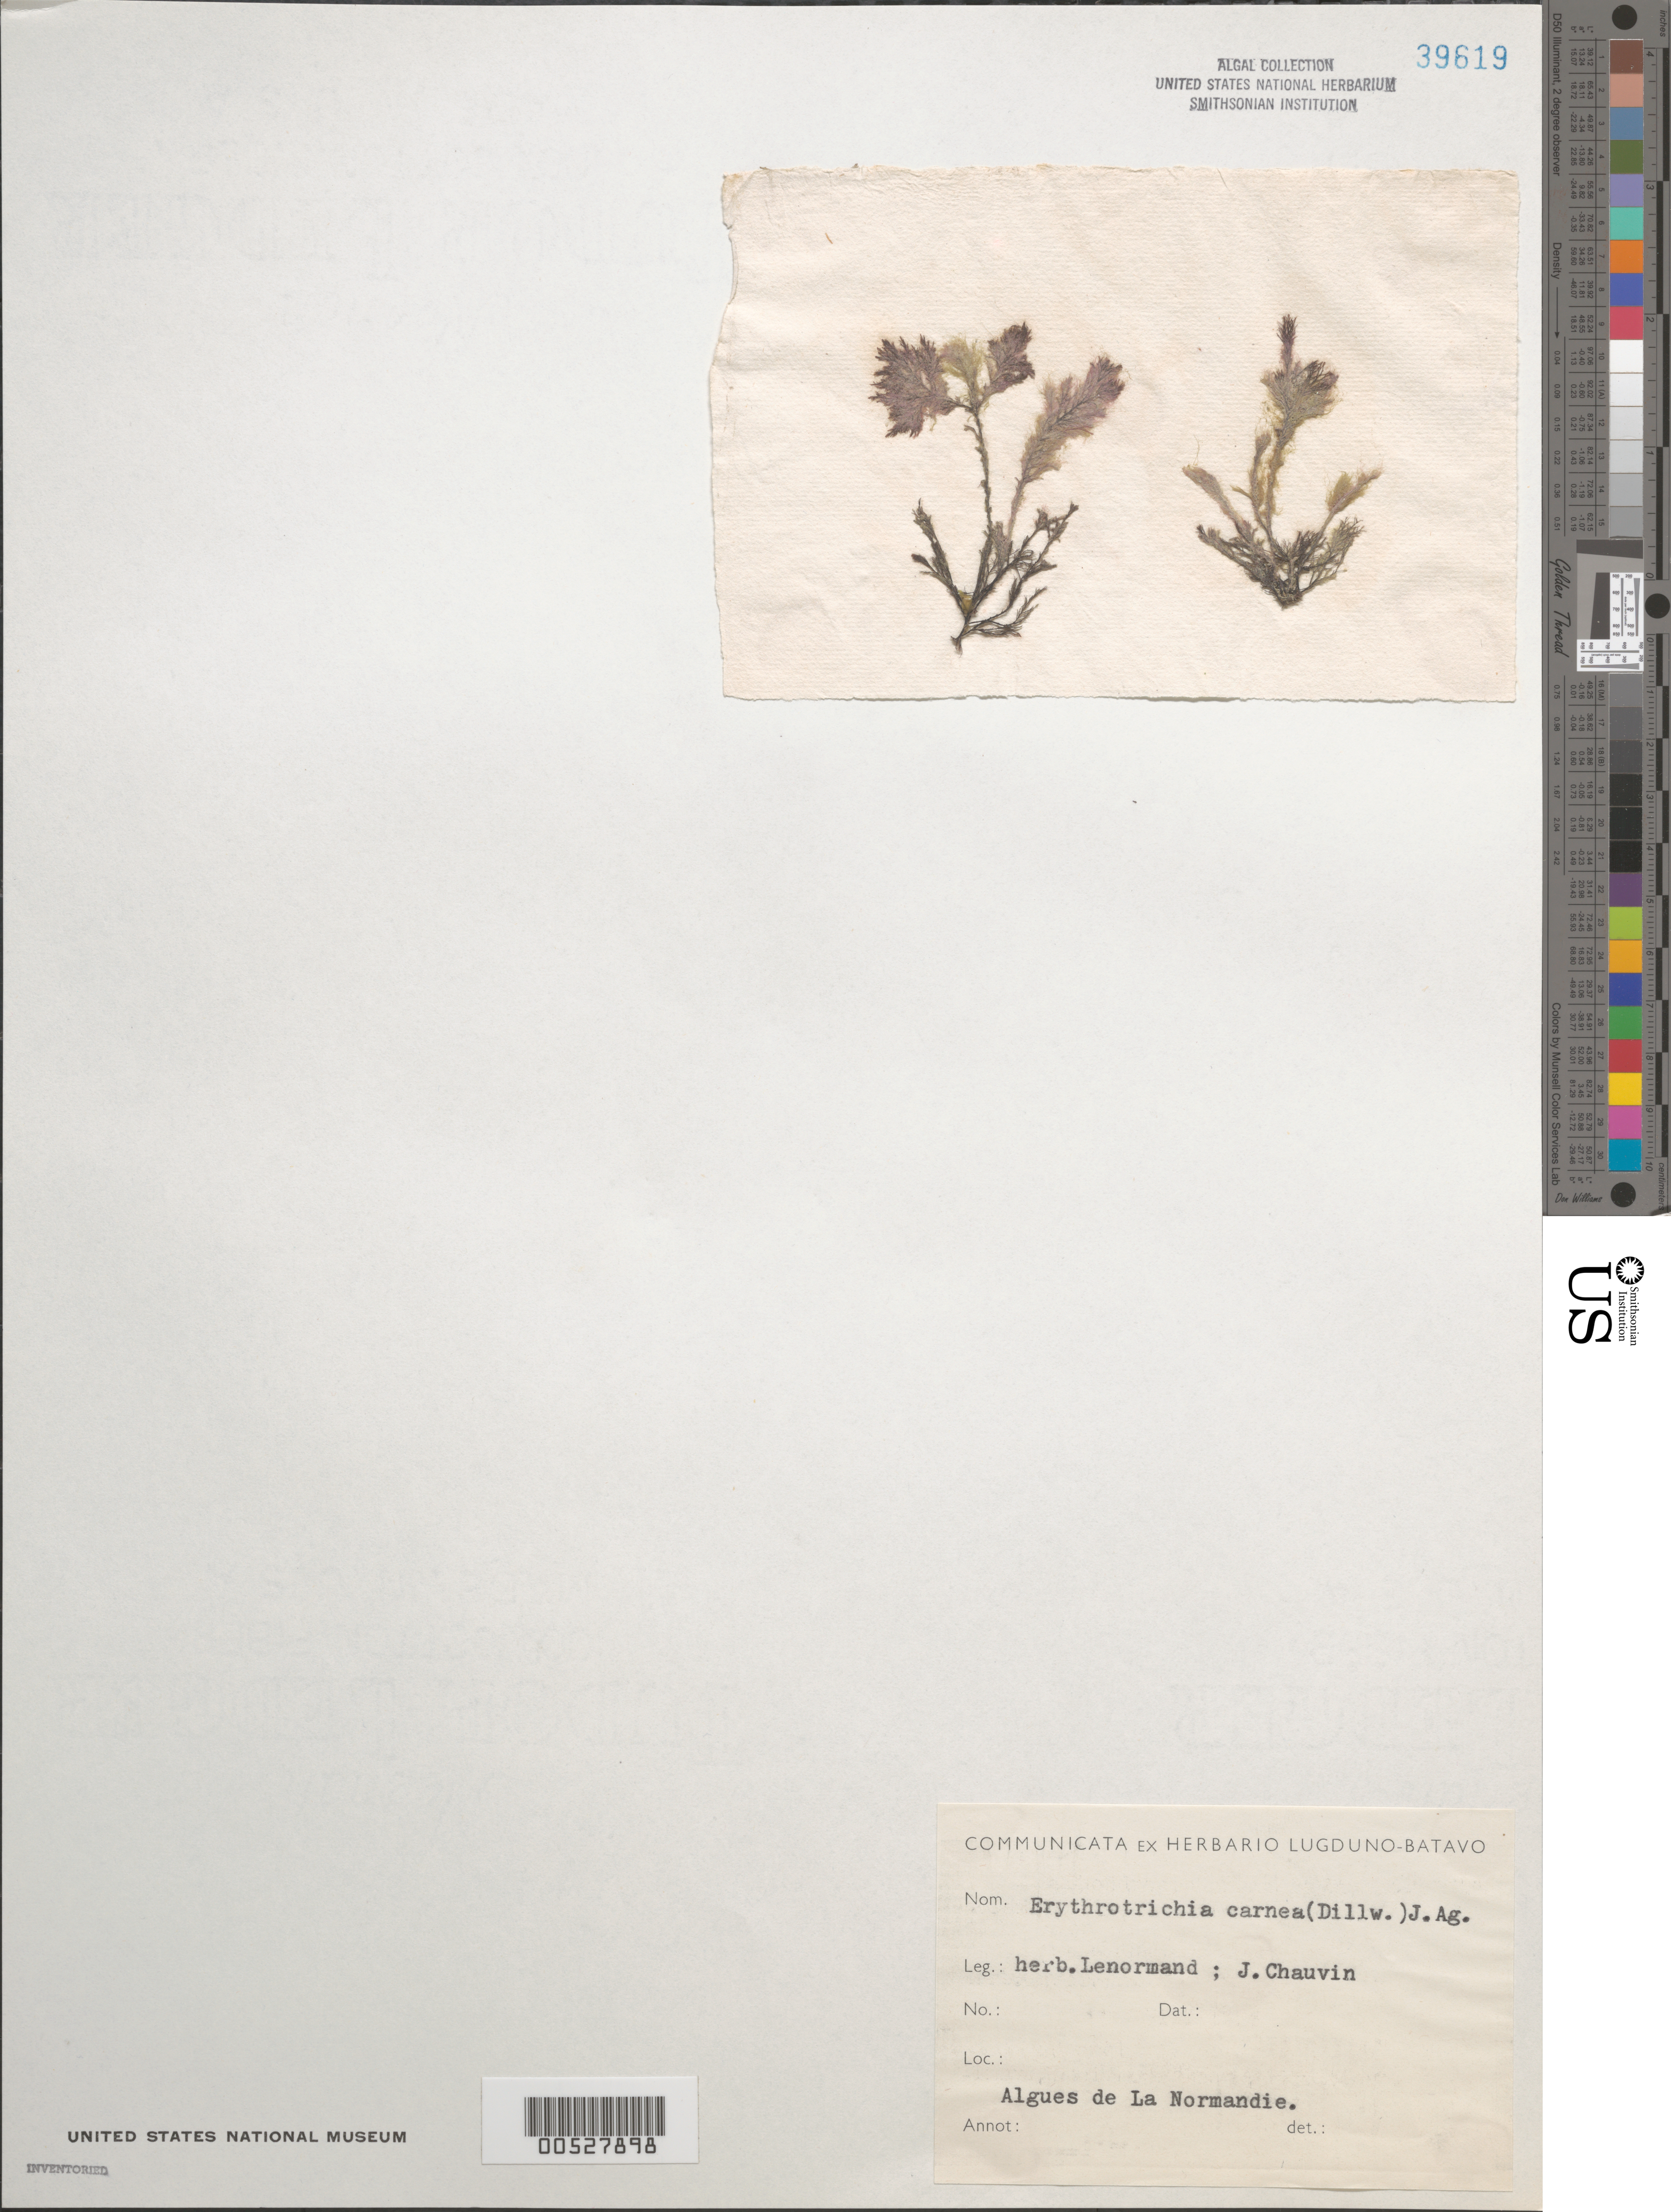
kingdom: Plantae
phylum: Rhodophyta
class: Compsopogonophyceae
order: Erythropeltidales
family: Erythrotrichiaceae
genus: Erythrotrichia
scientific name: Erythrotrichia carnea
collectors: J. Chauvin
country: France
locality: Normandy (La Normandie)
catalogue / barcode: US 39619